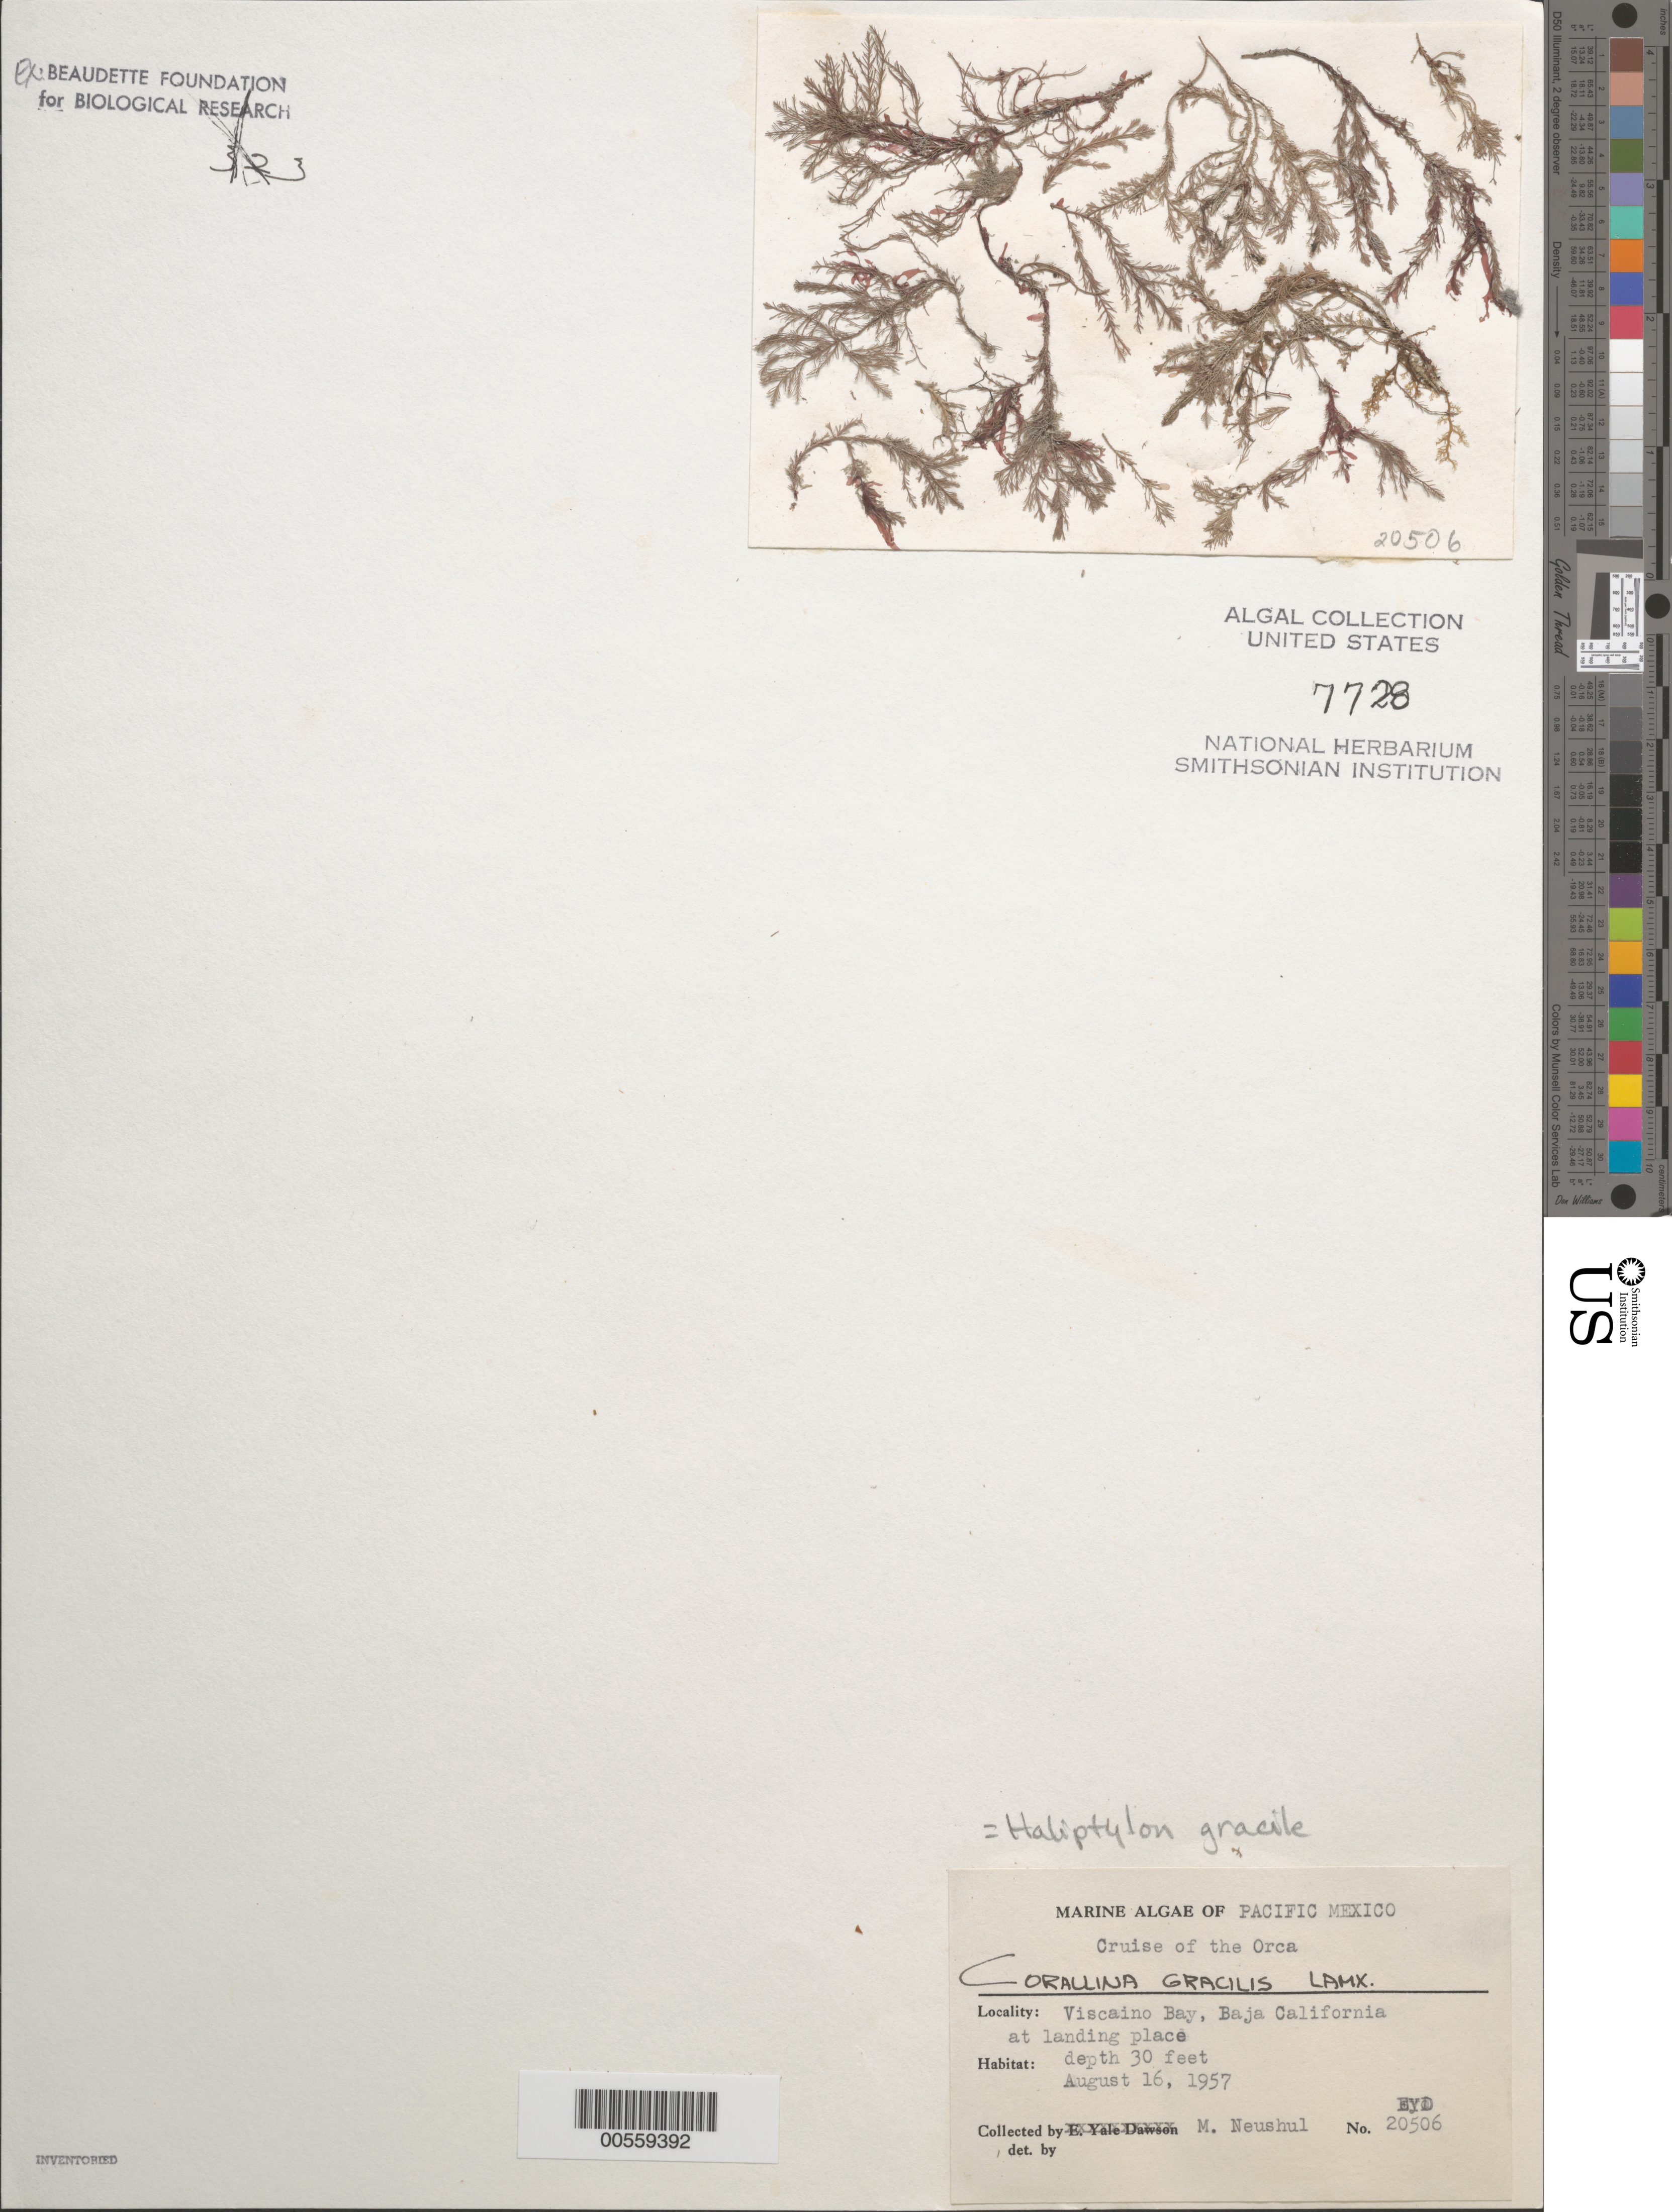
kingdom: Plantae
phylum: Rhodophyta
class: Florideophyceae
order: Corallinales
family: Corallinaceae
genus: Jania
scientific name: Jania rosea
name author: (Lam.) Decne.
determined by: Algae name updating Project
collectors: M. Neushul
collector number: EYD 20506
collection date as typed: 16 Aug 1957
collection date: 1957-08-16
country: Mexico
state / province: Baja California Norte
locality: Bahia Sebastian Vizcaino (Bahia Viscaino)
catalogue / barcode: US 7728